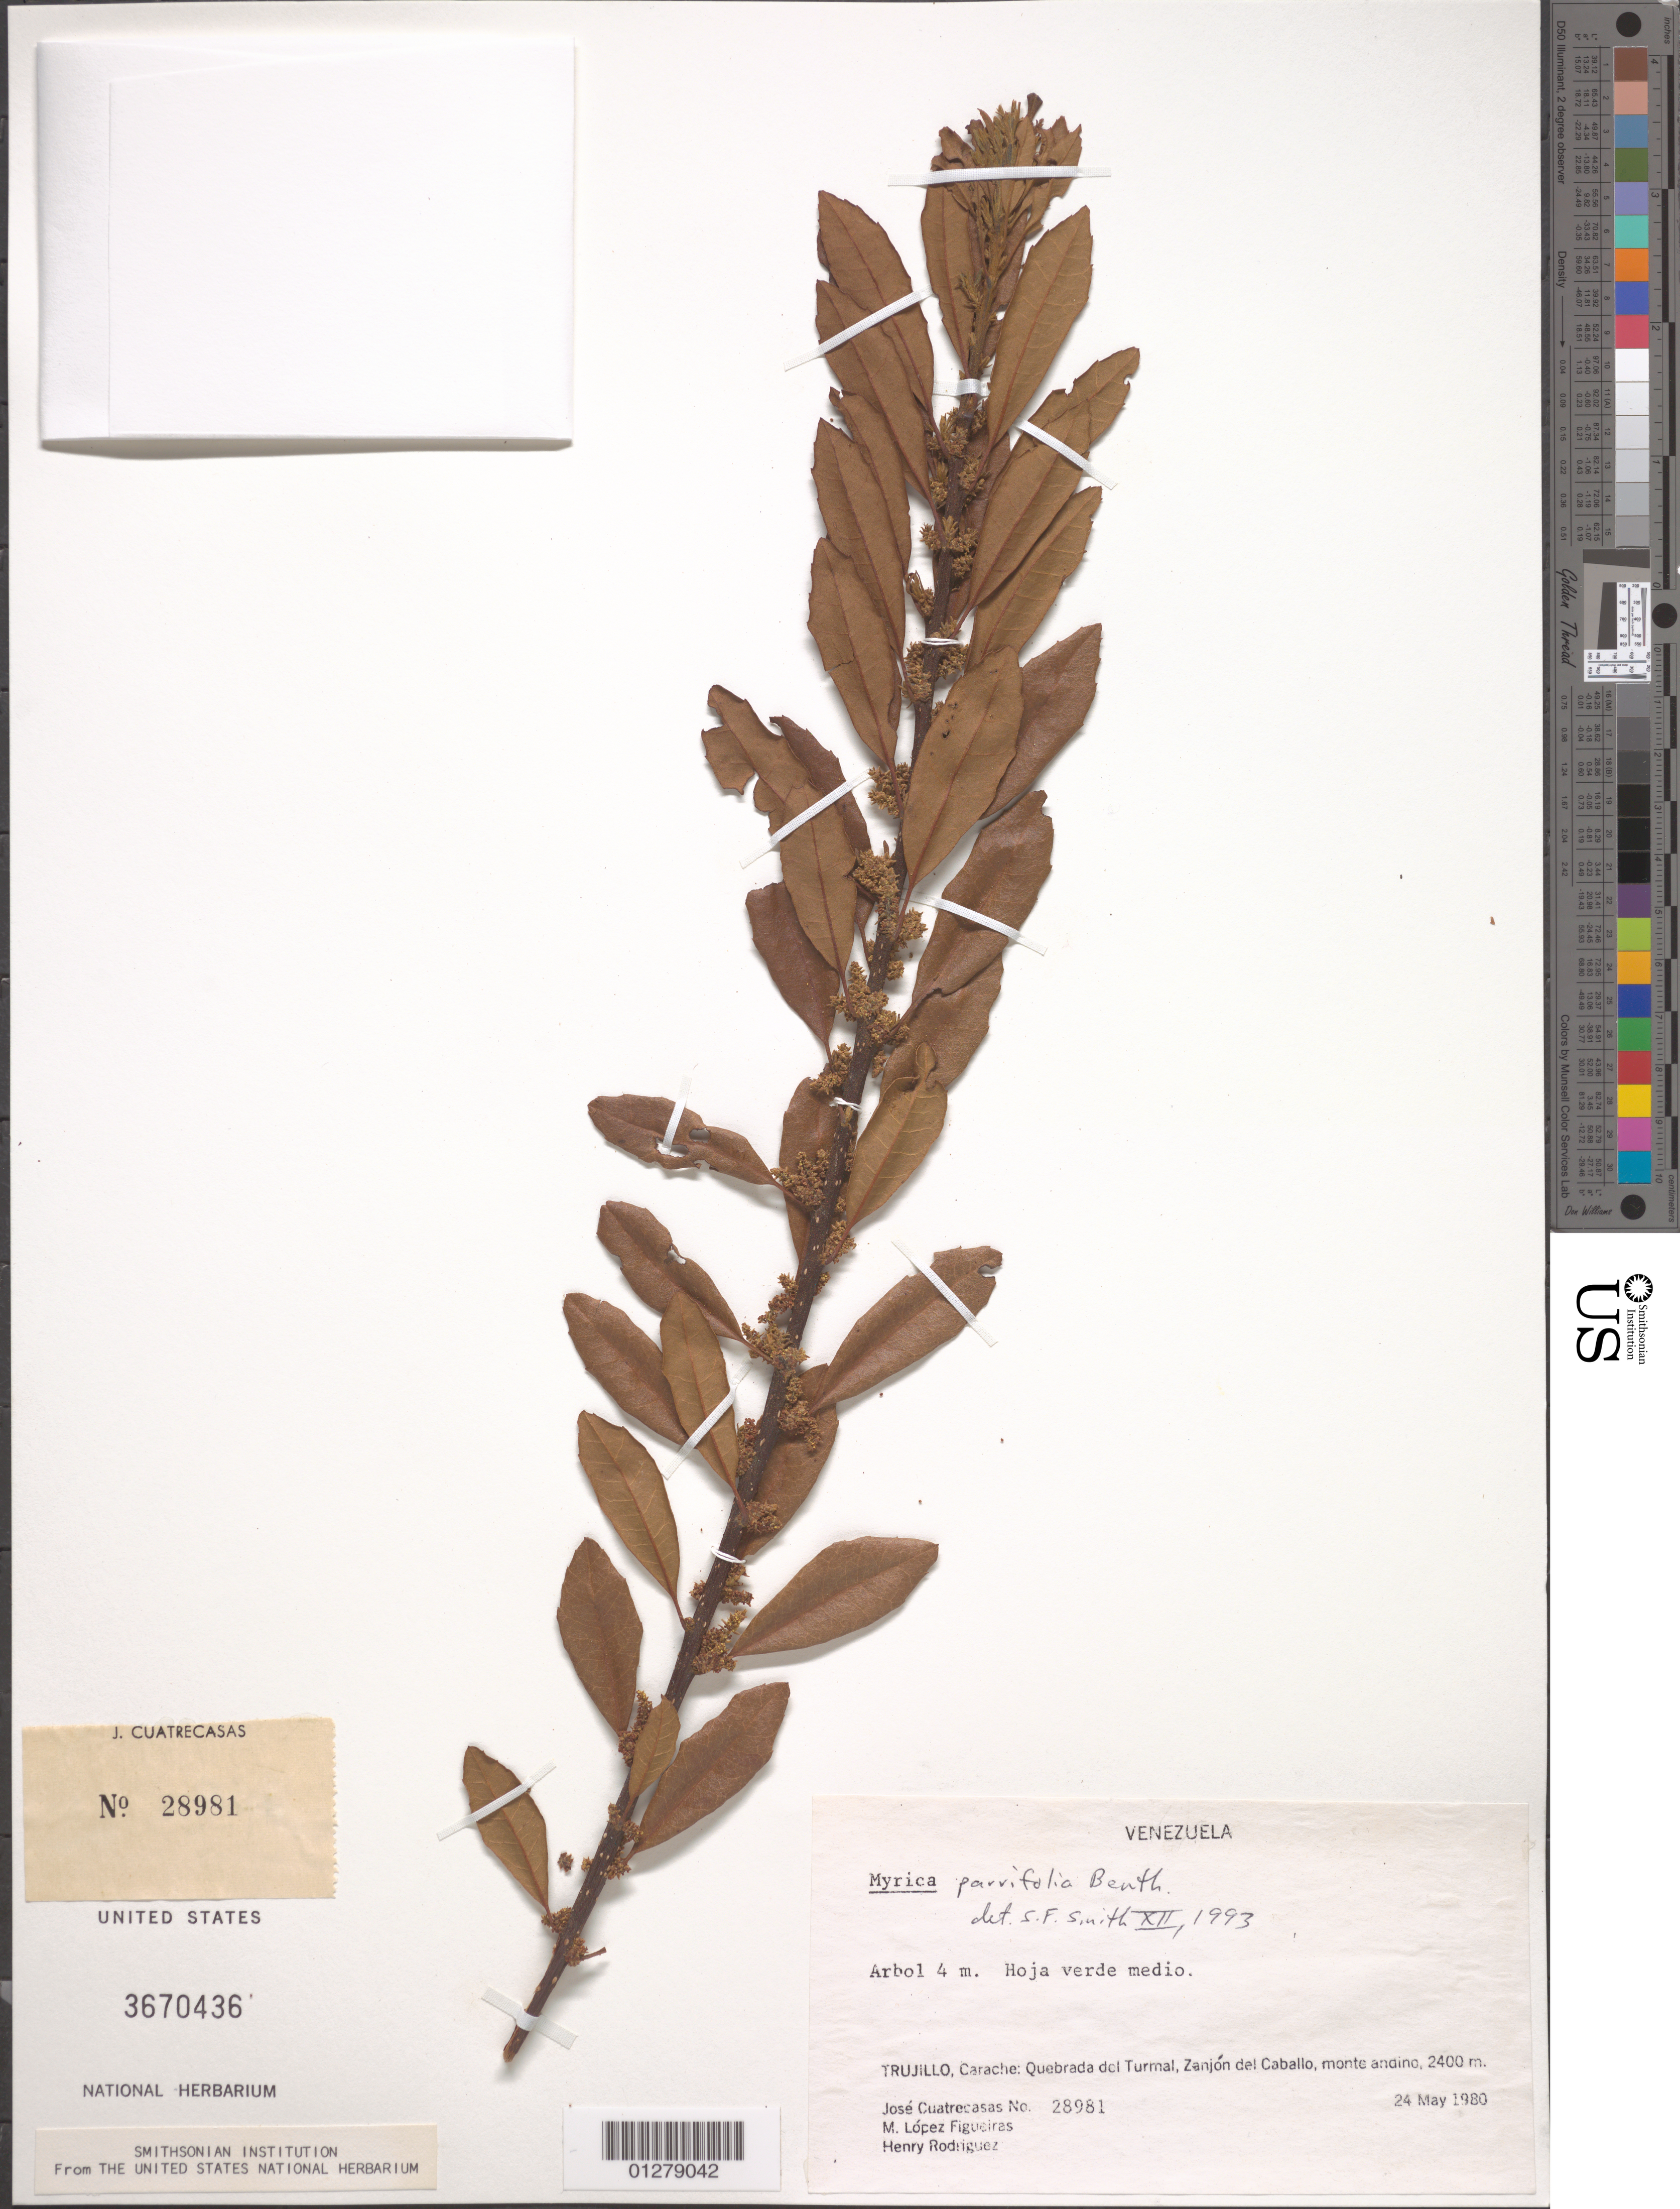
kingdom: Plantae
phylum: Tracheophyta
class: Magnoliopsida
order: Fagales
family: Myricaceae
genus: Morella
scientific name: Morella parvifolia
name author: (Benth.) Parra-Os.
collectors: J. Cuatrecasas, M. López Figueiras & H. A. Rodriguez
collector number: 28981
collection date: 1980-05-24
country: Venezuela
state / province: Trujillo, Carache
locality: Quebrada del Turmal, Zanjon del Caballo, monte andino.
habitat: Mountains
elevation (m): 2400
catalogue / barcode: US 3670436